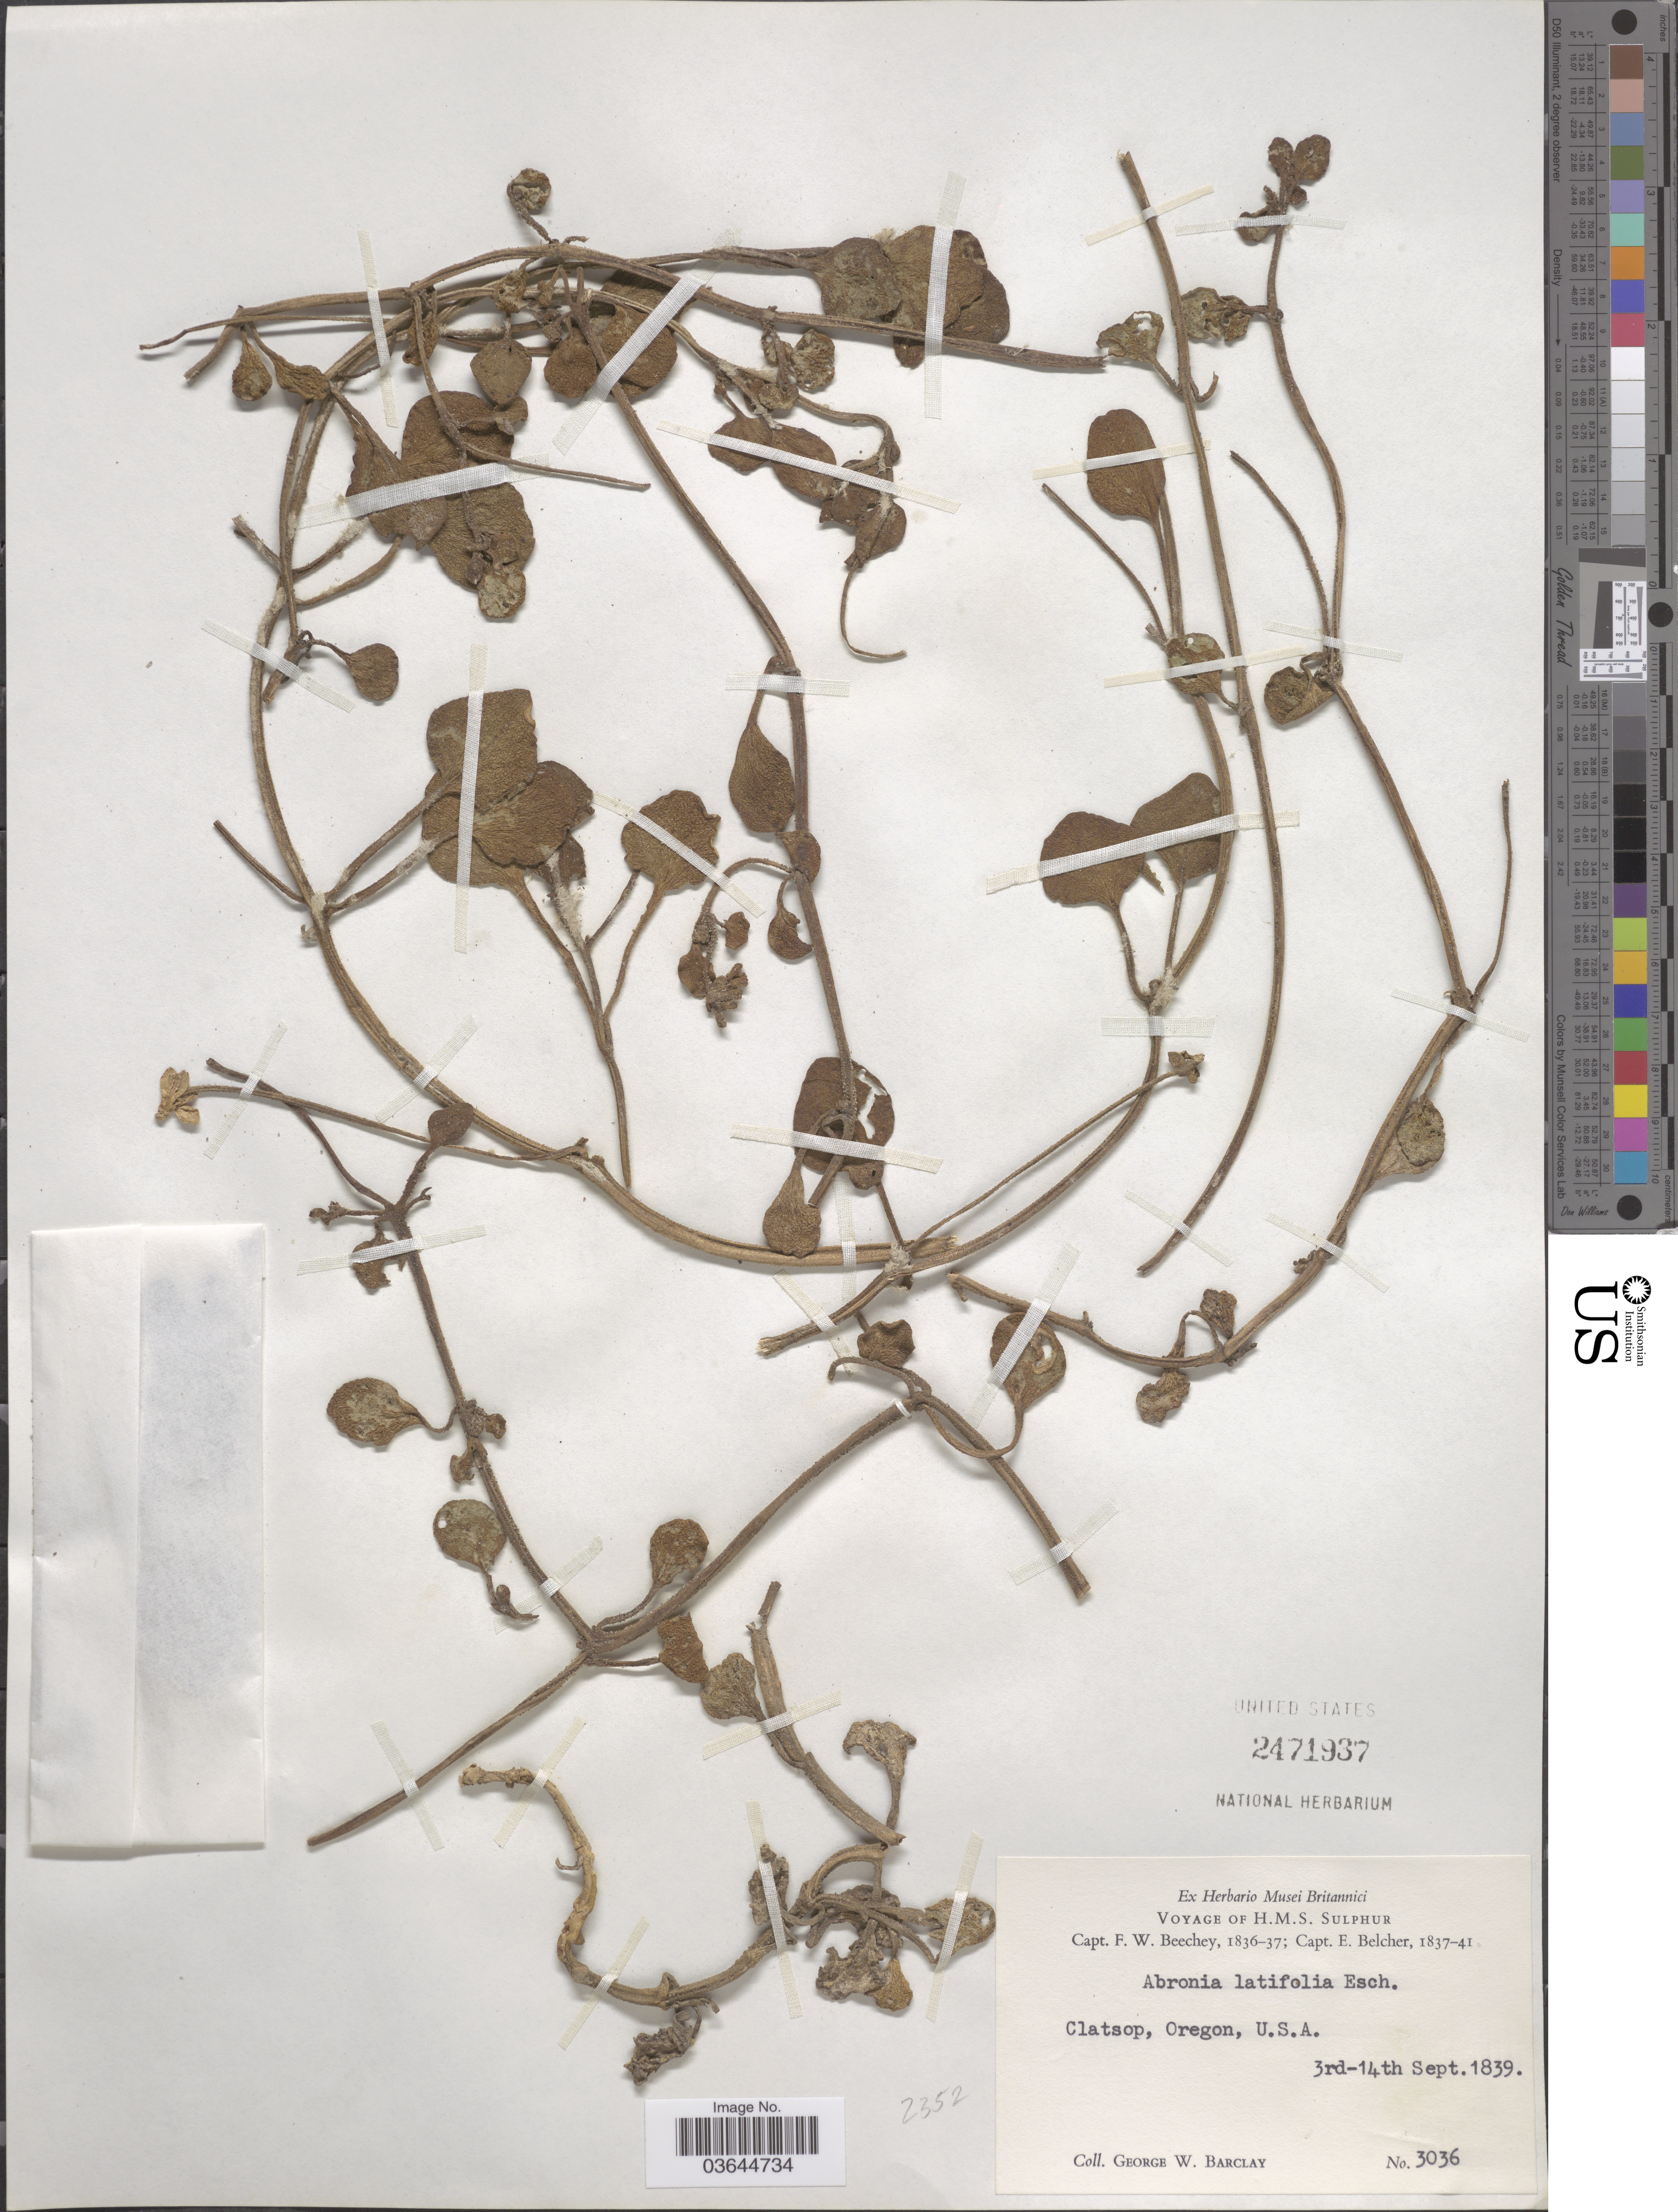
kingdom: Plantae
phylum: Tracheophyta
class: Magnoliopsida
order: Caryophyllales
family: Nyctaginaceae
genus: Abronia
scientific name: Abronia latifolia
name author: Eschsch.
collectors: G. W. Barclay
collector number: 3036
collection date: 1839-09-03/1839-09-14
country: United States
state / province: Oregon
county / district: Clatsop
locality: Clatsop, U.S.A.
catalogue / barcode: US 2471937